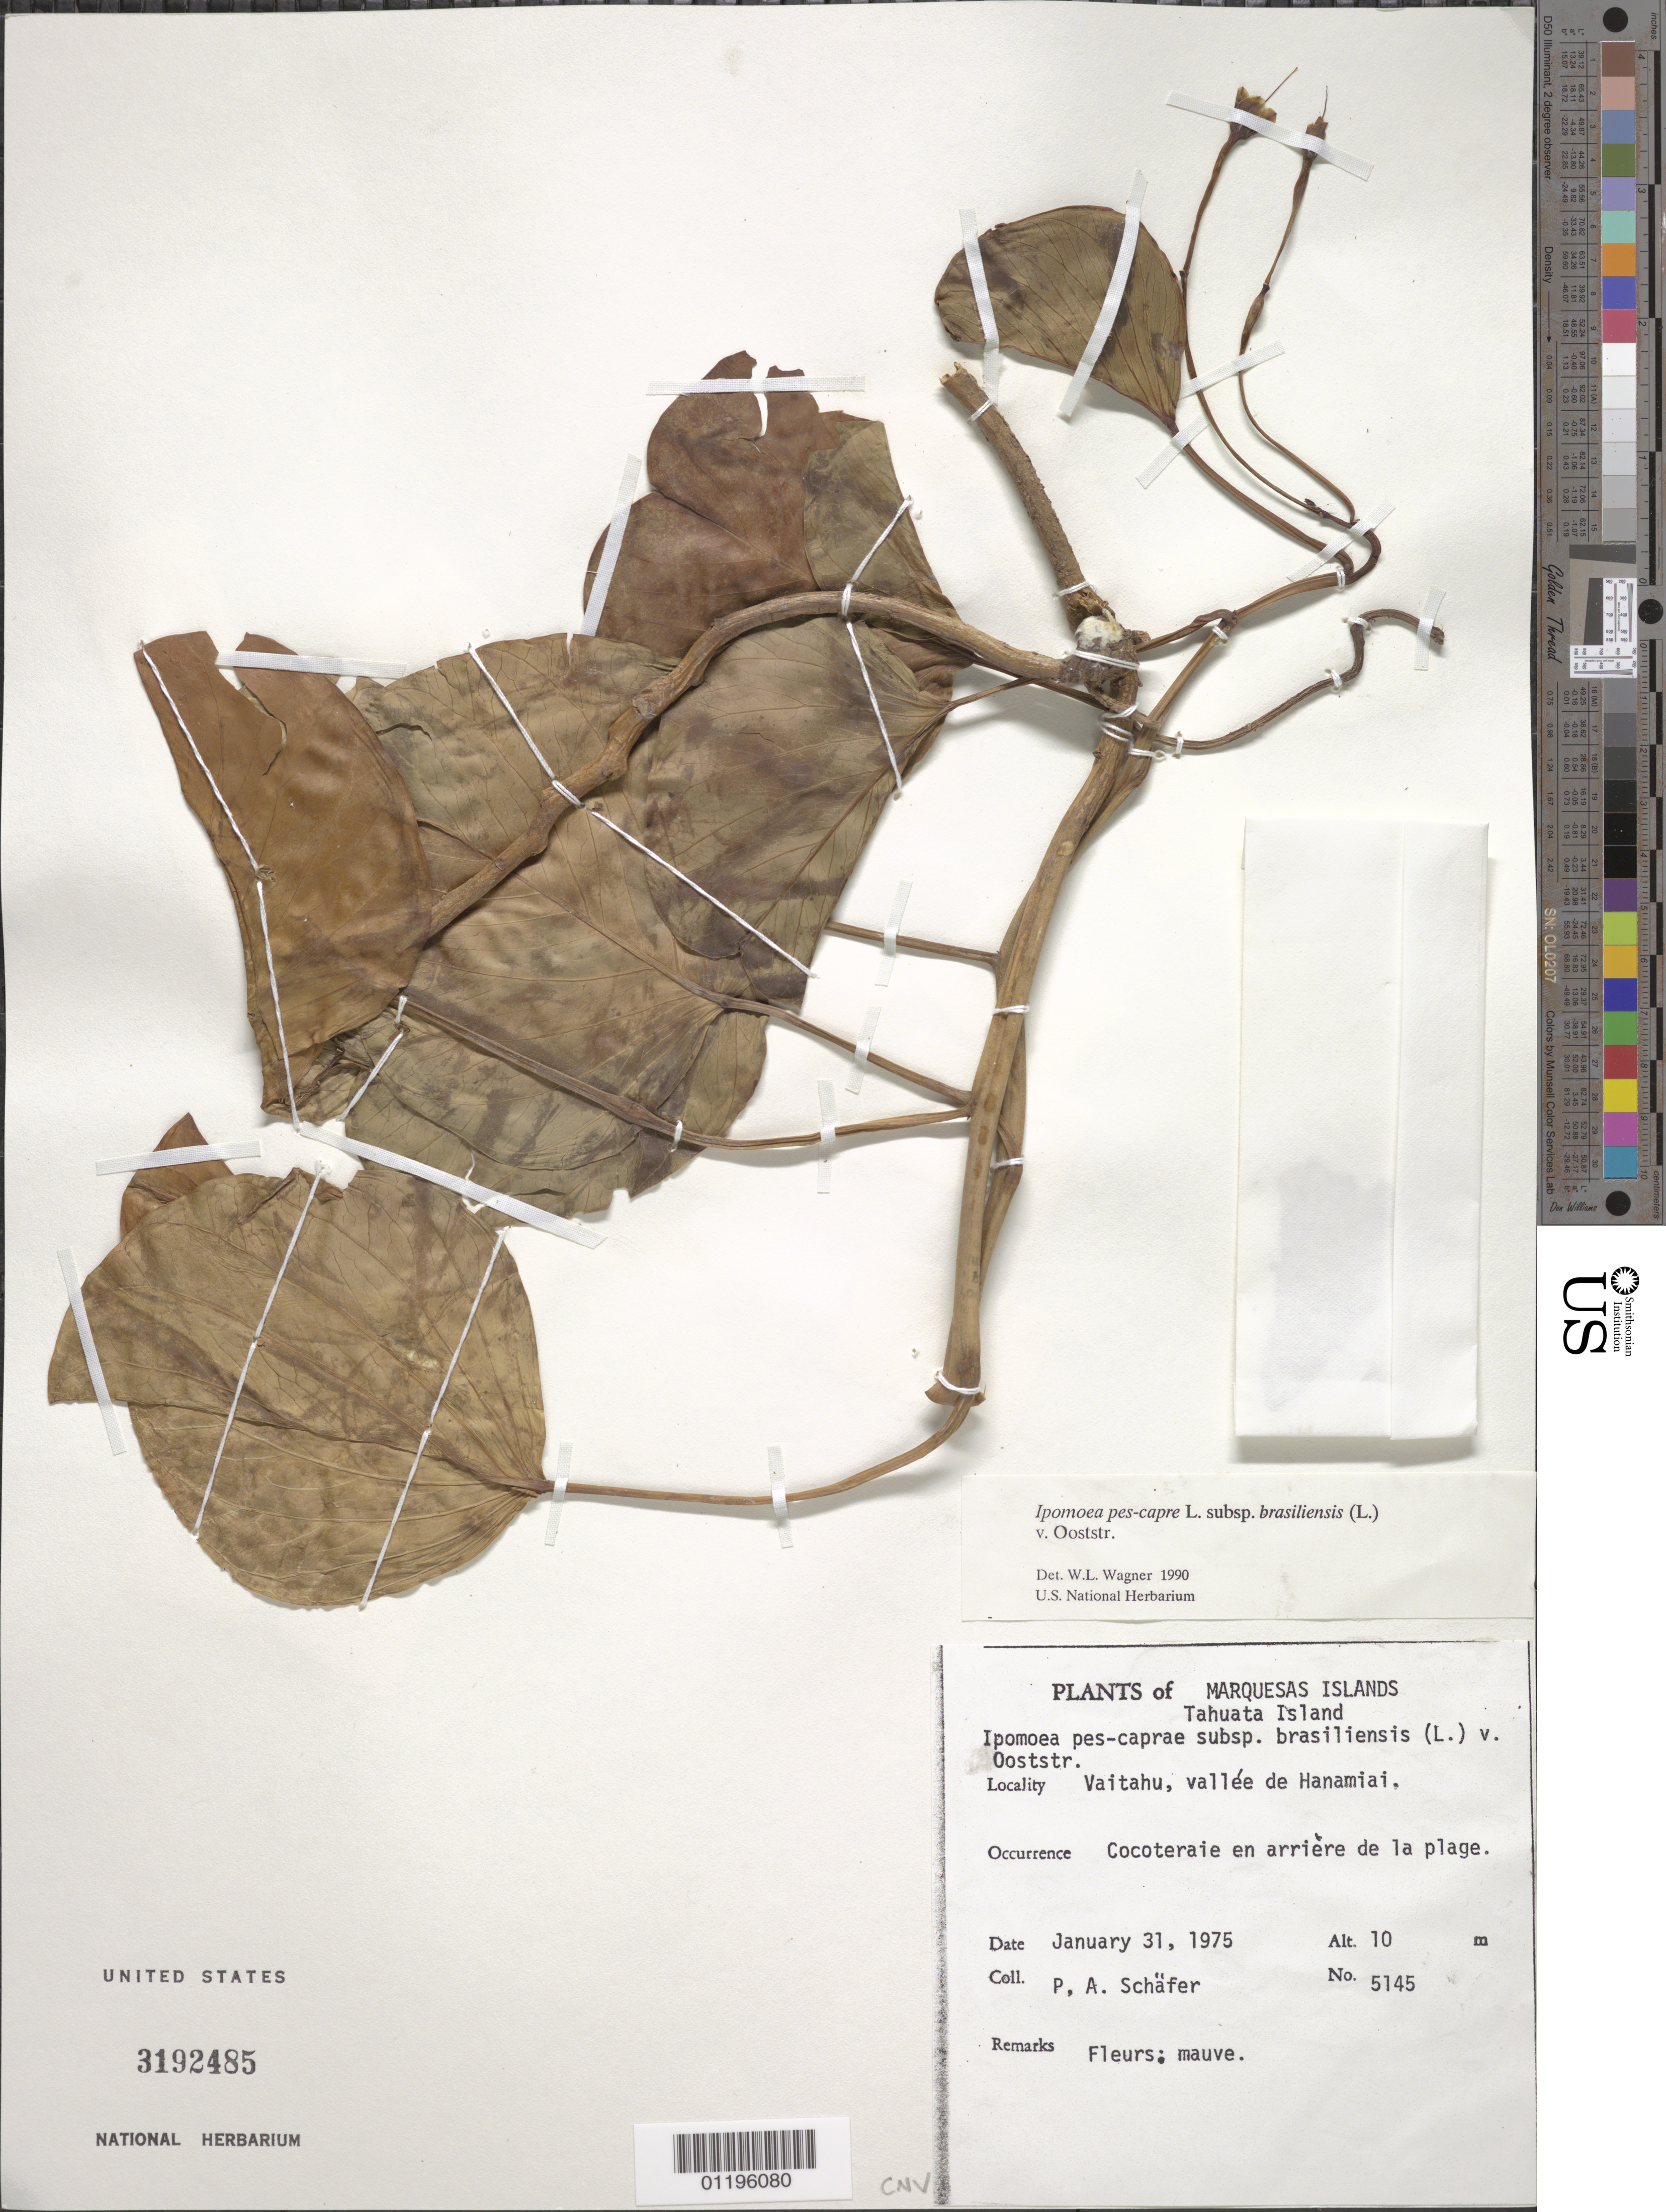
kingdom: Plantae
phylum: Tracheophyta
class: Magnoliopsida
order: Solanales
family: Convolvulaceae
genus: Ipomoea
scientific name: Ipomoea pes-caprae subsp. brasiliensis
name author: (L.) Ooststr.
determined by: Wagner, W. L., (BOT), Smithsonian Institution - National Museum of Natural History (UNITED STATES)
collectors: P. A. Schäfer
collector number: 5145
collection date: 1975-01-31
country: French Polynesia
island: Tahuata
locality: Vaitahu, vallée de Hanamiai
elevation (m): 10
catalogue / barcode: US 3192485